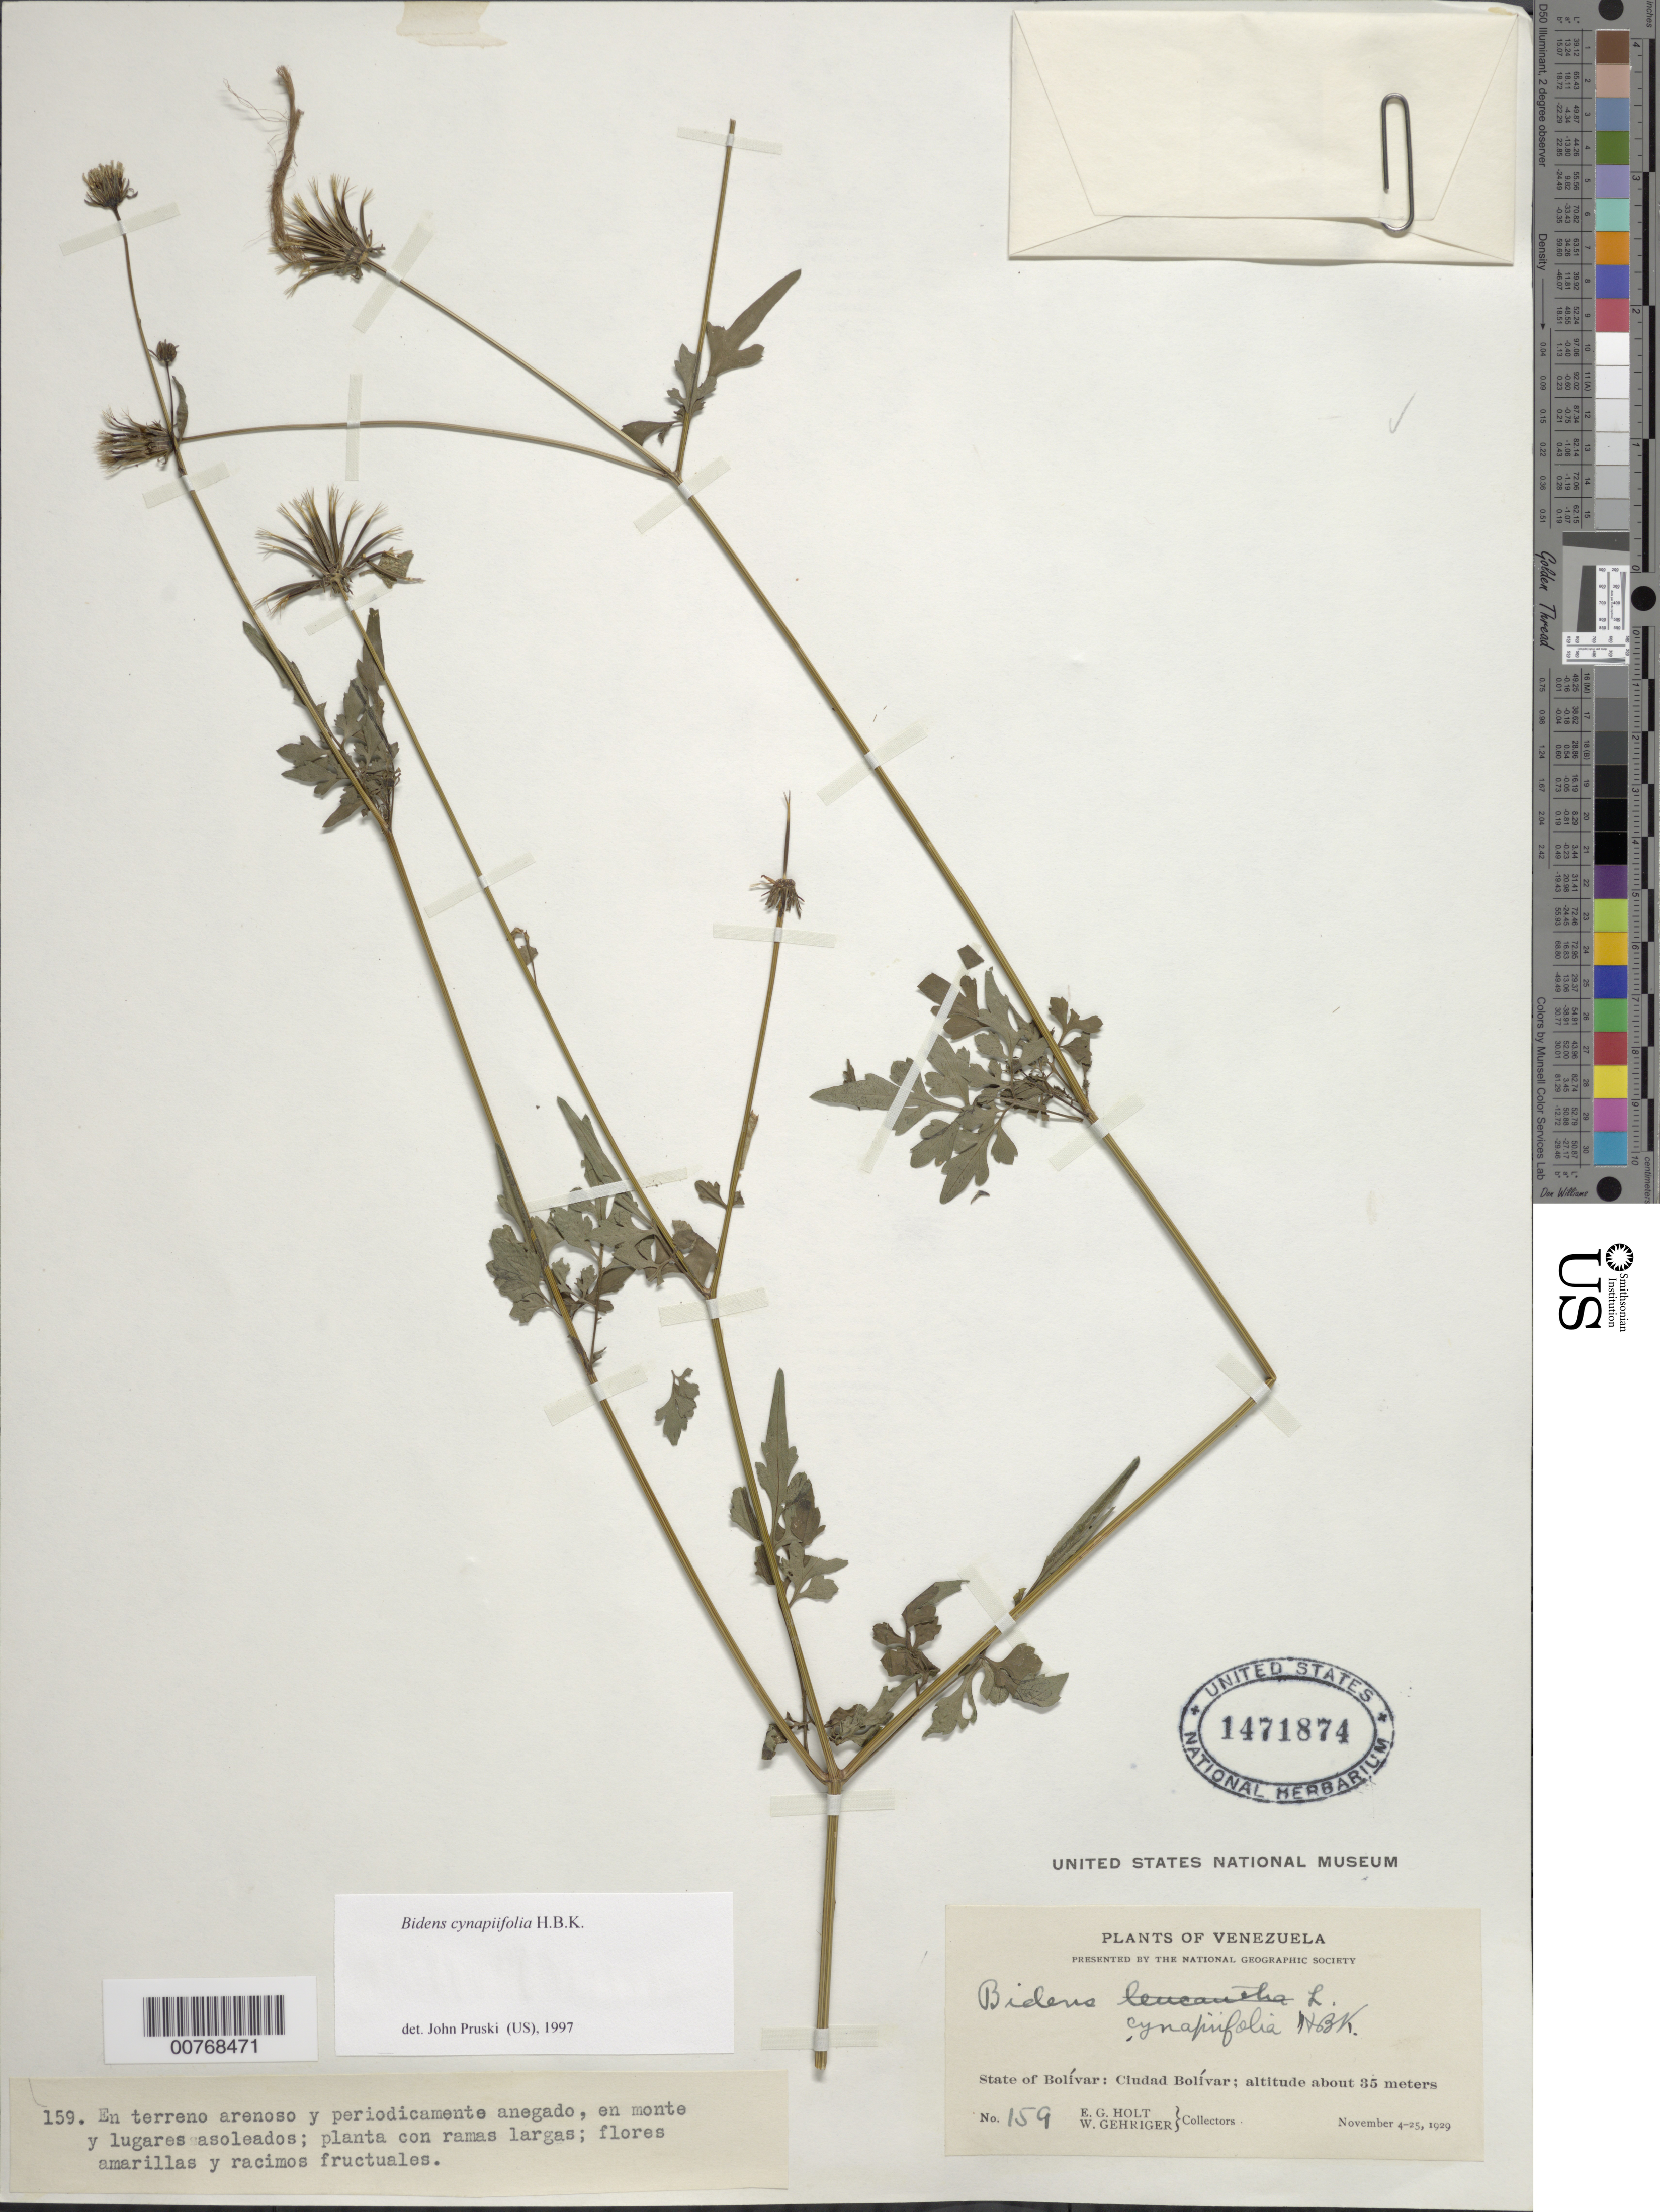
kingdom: Plantae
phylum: Tracheophyta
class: Magnoliopsida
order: Asterales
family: Asteraceae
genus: Bidens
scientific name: Bidens cynapiifolia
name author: Kunth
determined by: Pruski, J. F.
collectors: E. Holt & W. Gehriger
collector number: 159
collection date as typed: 4-Nov-29 to 25-Nov-29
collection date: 1929-11-04/1929-11-25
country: Venezuela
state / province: Bolívar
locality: Ciudad Bolívar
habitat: Terreno arenoso y periodicamente anegado, en monte y lugares asoleados.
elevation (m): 35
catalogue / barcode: US 1471874